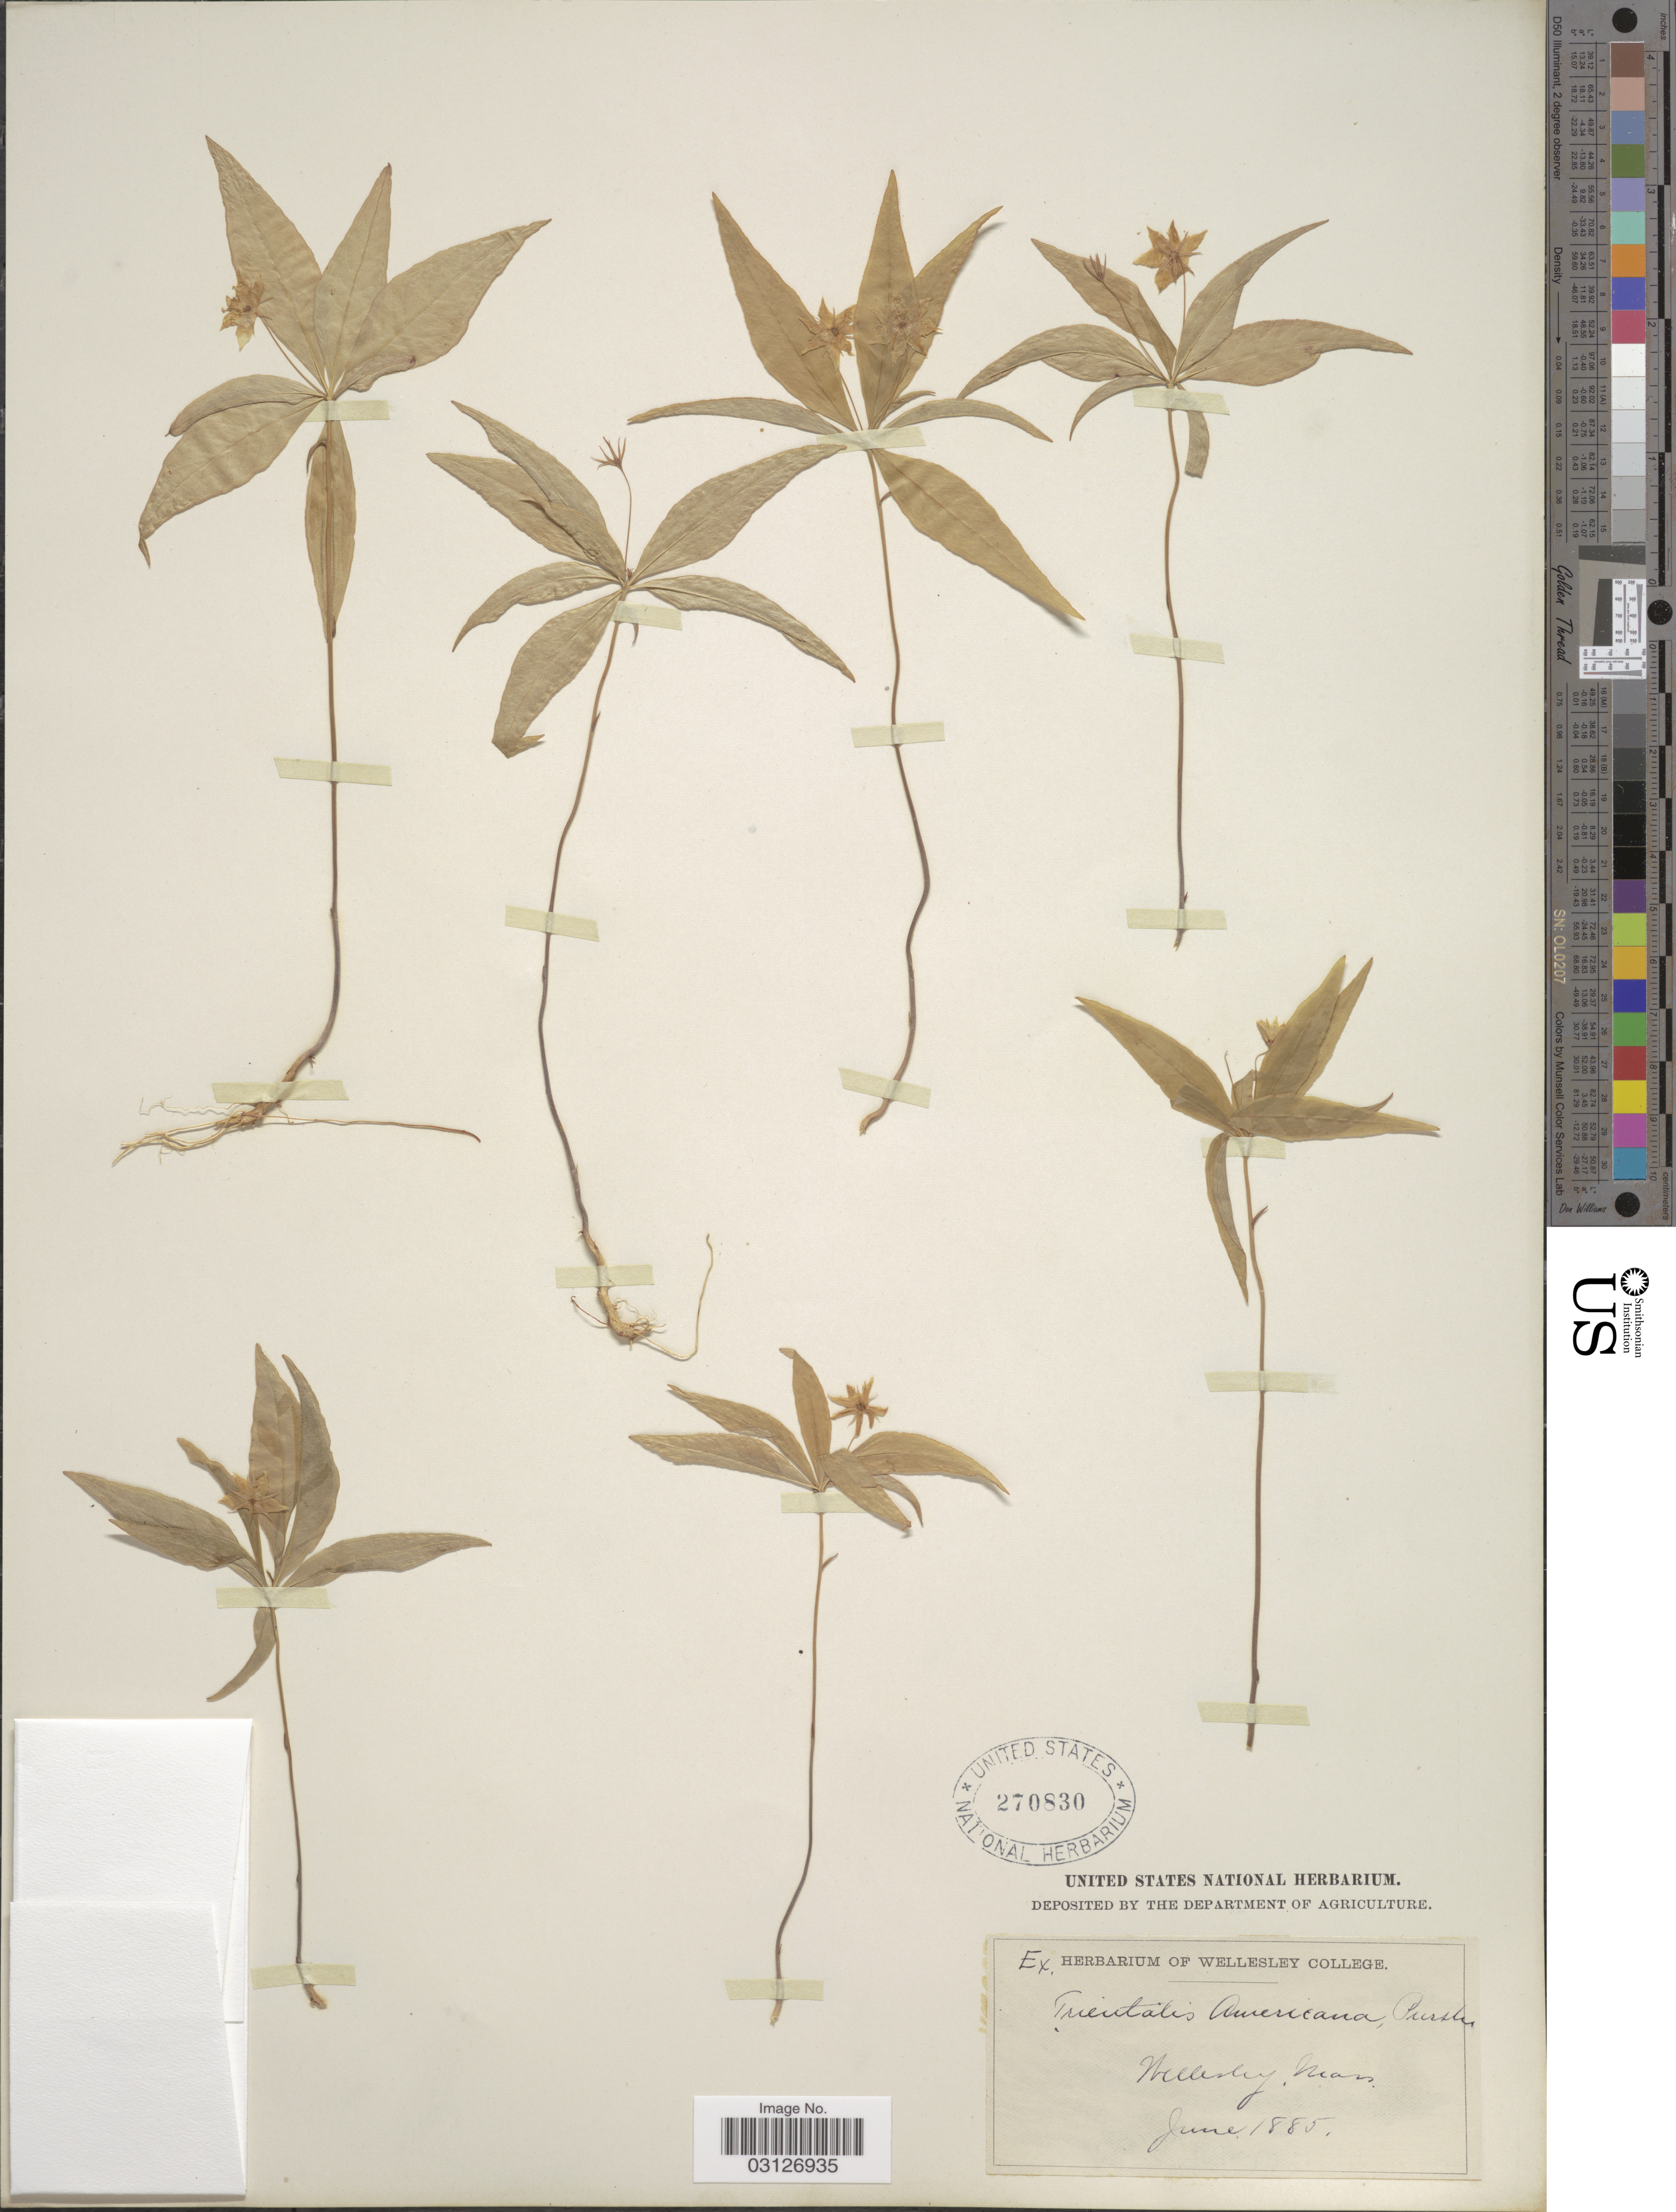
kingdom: Plantae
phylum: Tracheophyta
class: Magnoliopsida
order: Ericales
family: Primulaceae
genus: Trientalis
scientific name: Trientalis americana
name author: Pursh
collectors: ex herb. Wellesley College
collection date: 1885-06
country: United States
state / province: Massachusetts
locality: Wellesley. Mass.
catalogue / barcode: US 270830